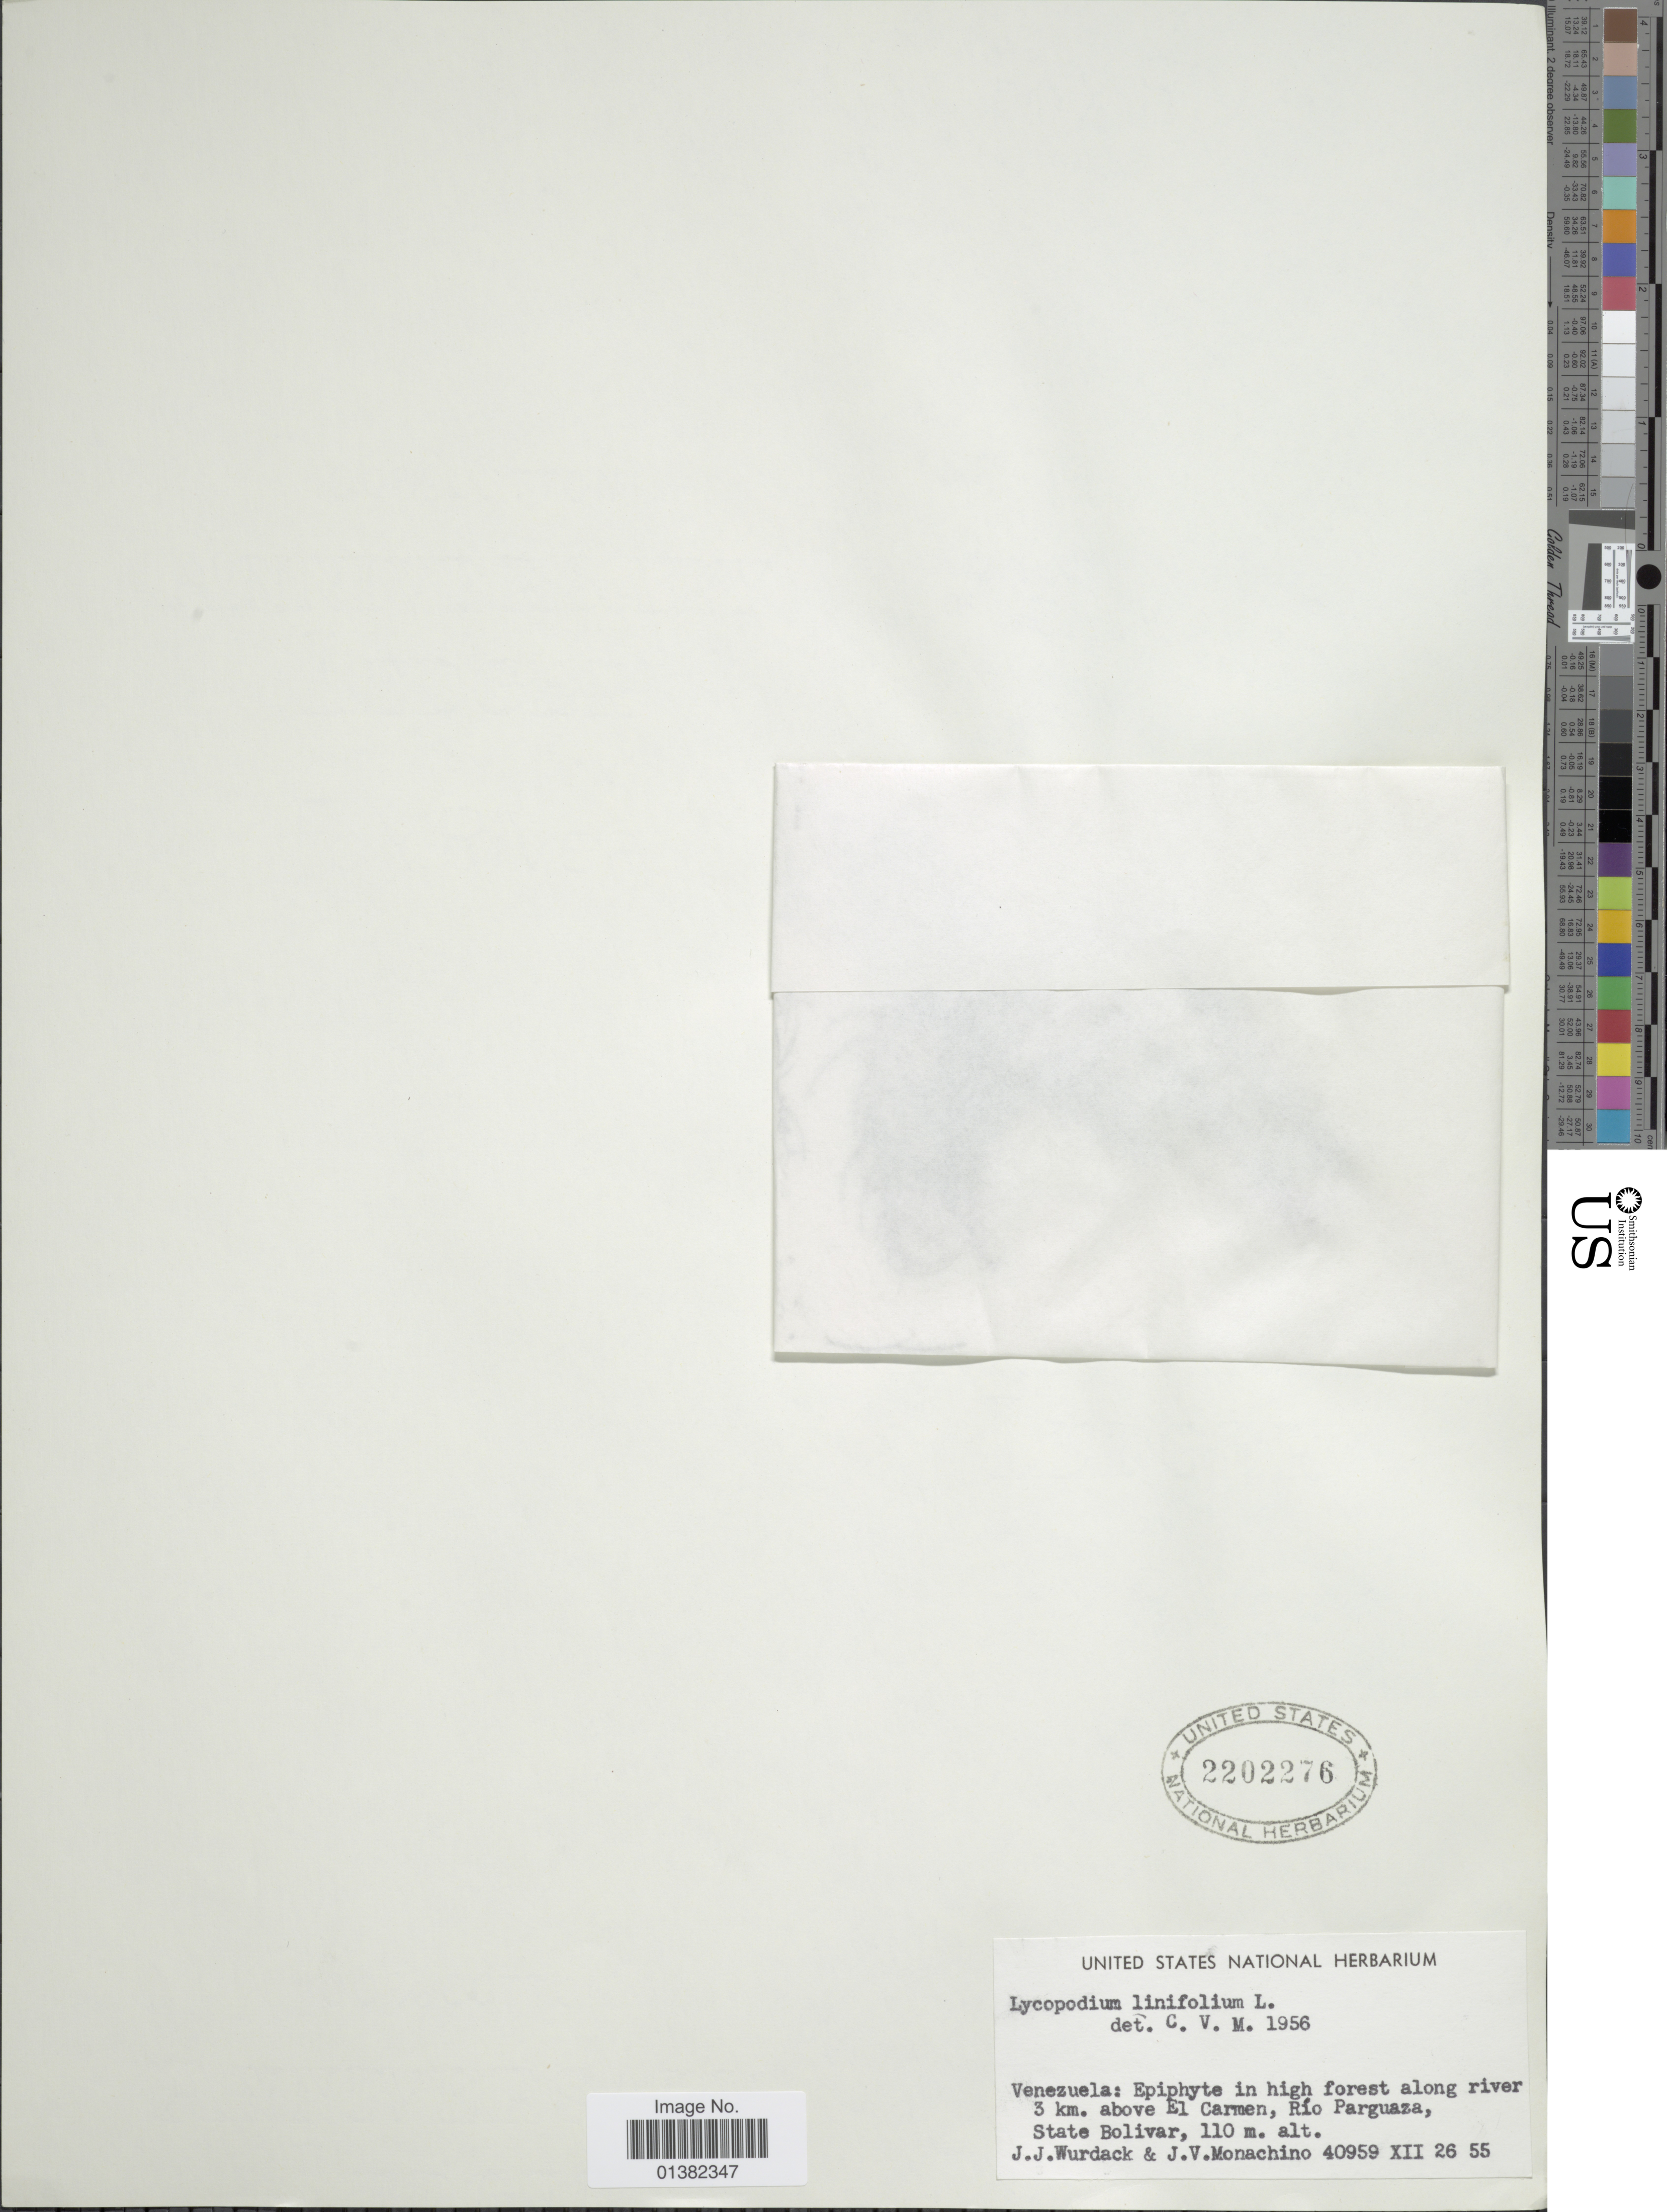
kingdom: Plantae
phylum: Tracheophyta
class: Lycopodiopsida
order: Lycopodiales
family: Lycopodiaceae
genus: Phlegmariurus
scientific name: Phlegmariurus linifolius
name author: (L.) B. Øllg.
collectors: J. J. Wurdack & J. V. Monachino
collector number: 40959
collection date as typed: Transcribed d/m/y: 26/12/55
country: Venezuela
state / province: Bolivar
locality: Epiphyte in high forest along river 3 km. above El Carmen, Río Parguaza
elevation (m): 10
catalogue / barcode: US 2202276